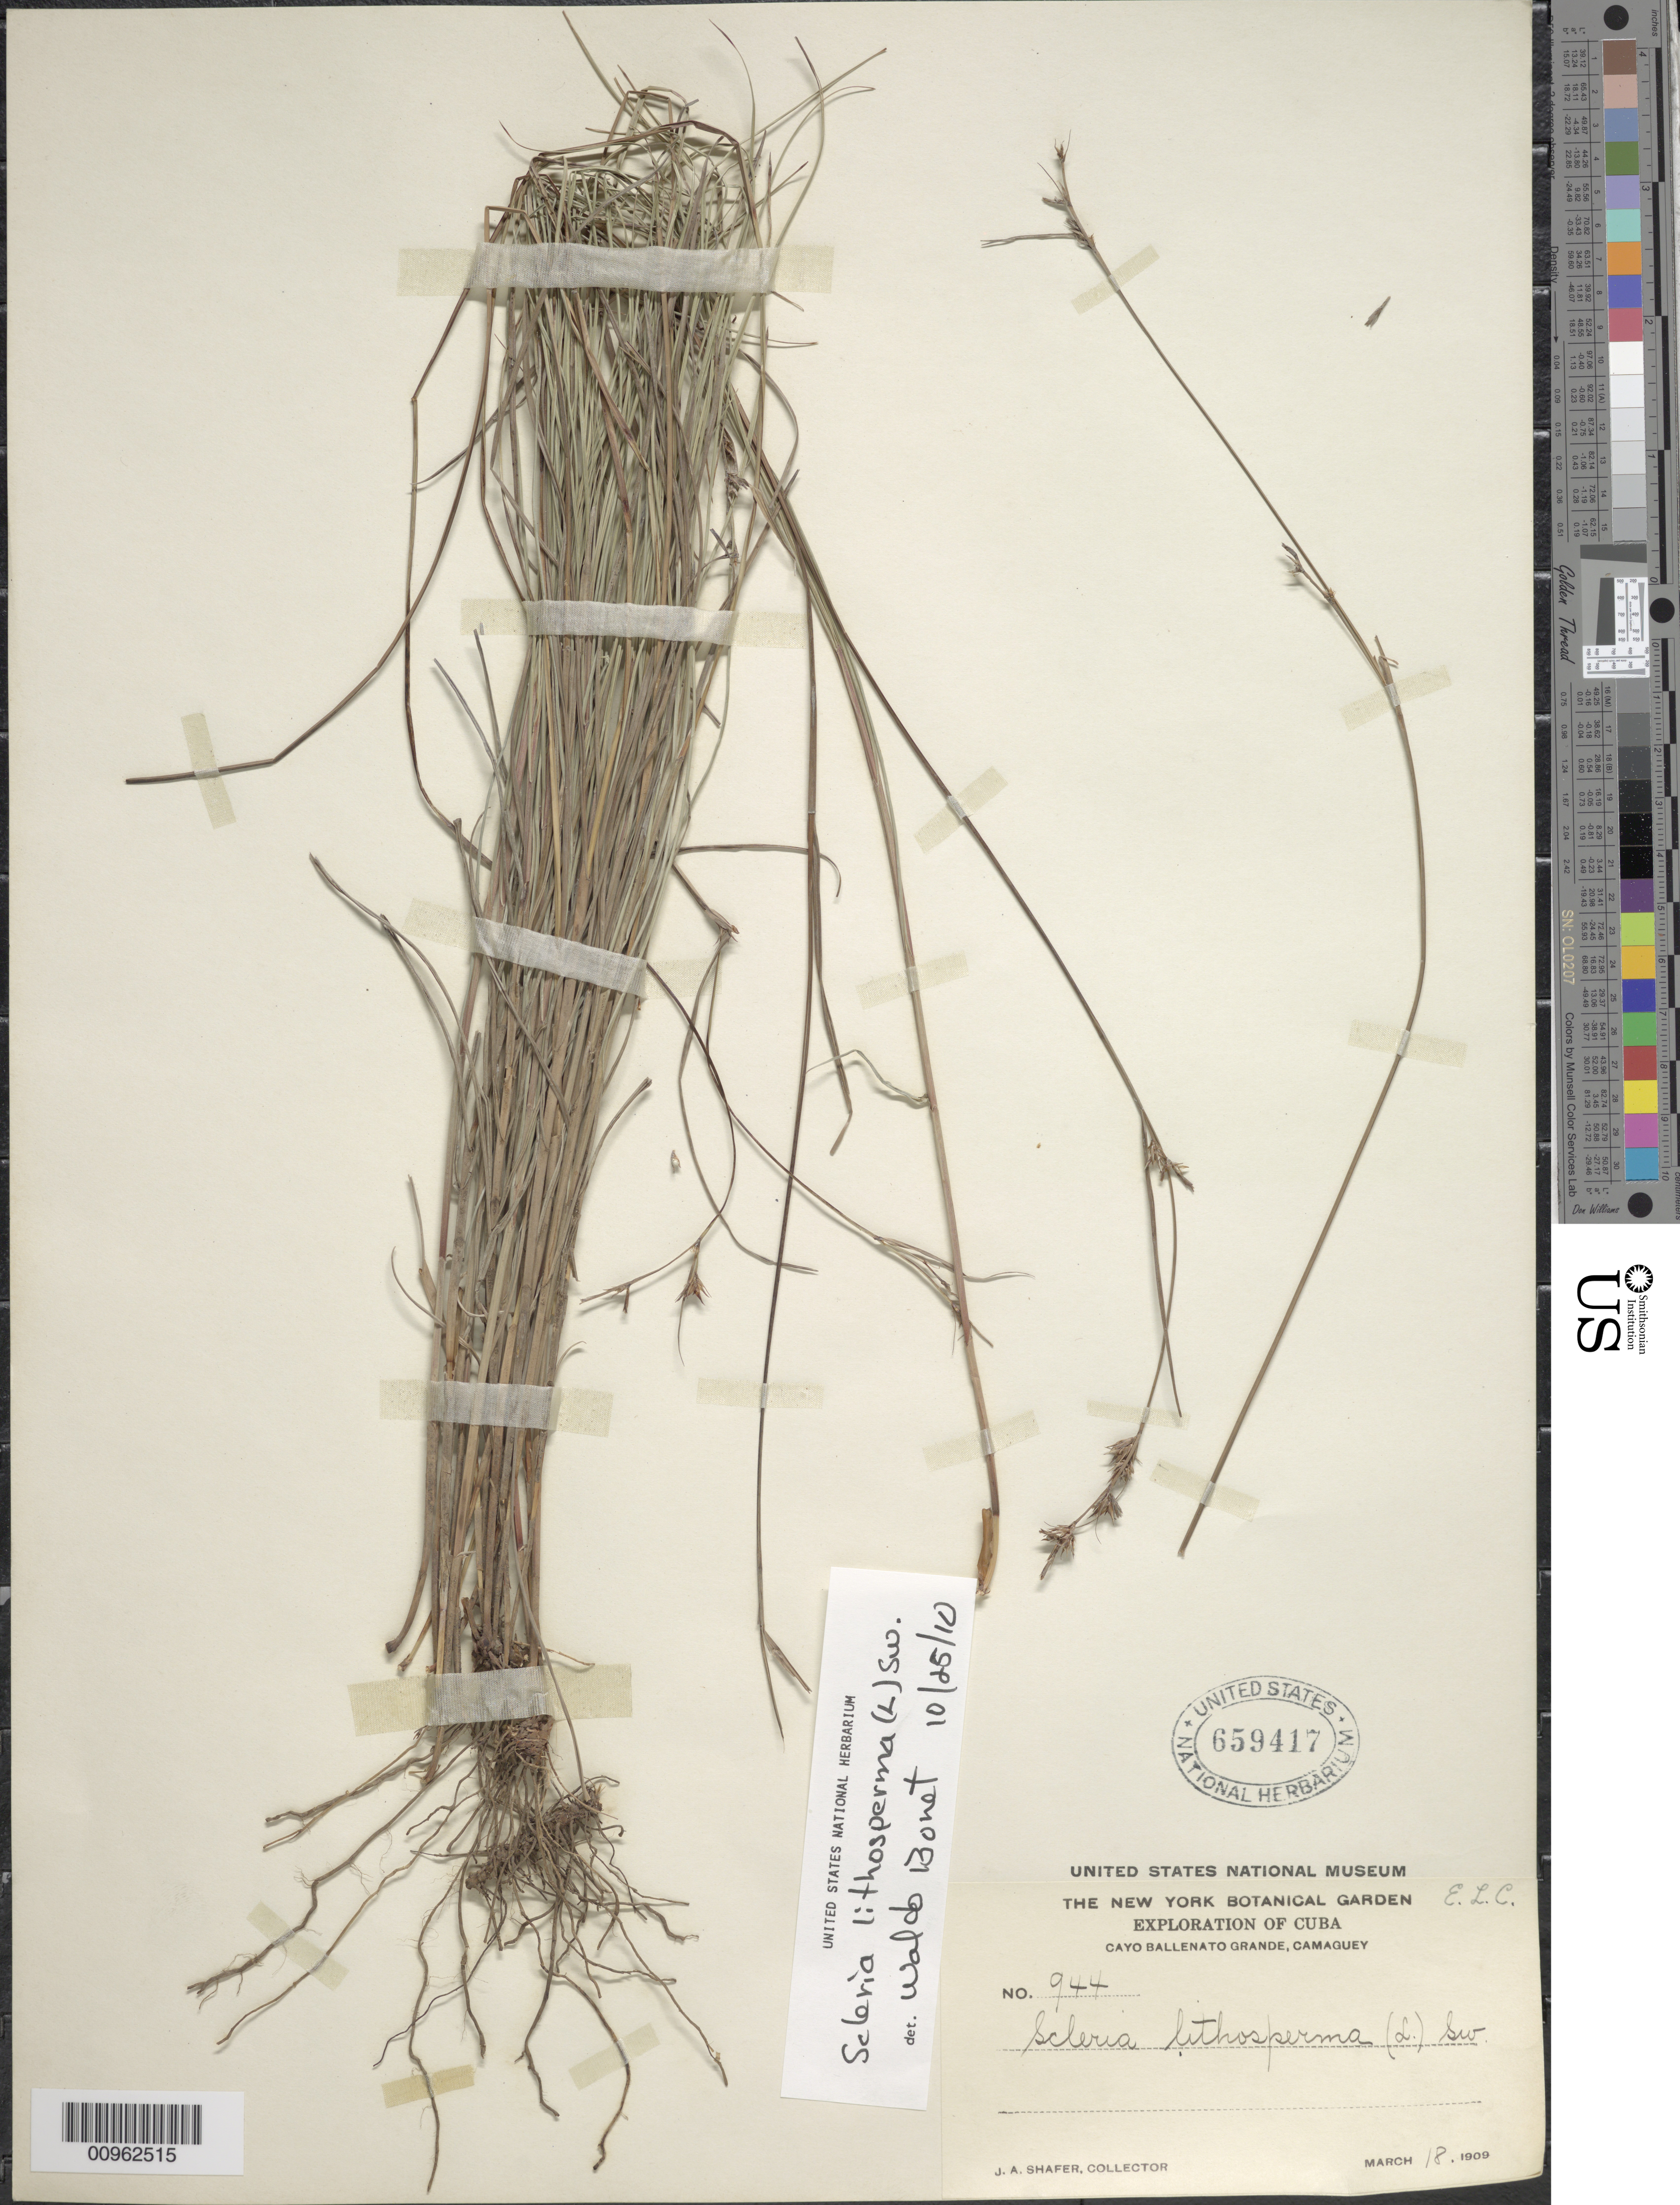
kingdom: Plantae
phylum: Tracheophyta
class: Liliopsida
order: Poales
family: Cyperaceae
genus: Scleria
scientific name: Scleria lithosperma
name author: (L.) Sw.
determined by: Core, E. L.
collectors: J. A. Shafer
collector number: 944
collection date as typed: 18 Mar 1909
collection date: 1909-03-18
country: Cuba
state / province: Camagüey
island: Cuba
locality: Cayo Ballenato Grande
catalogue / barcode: US 659417